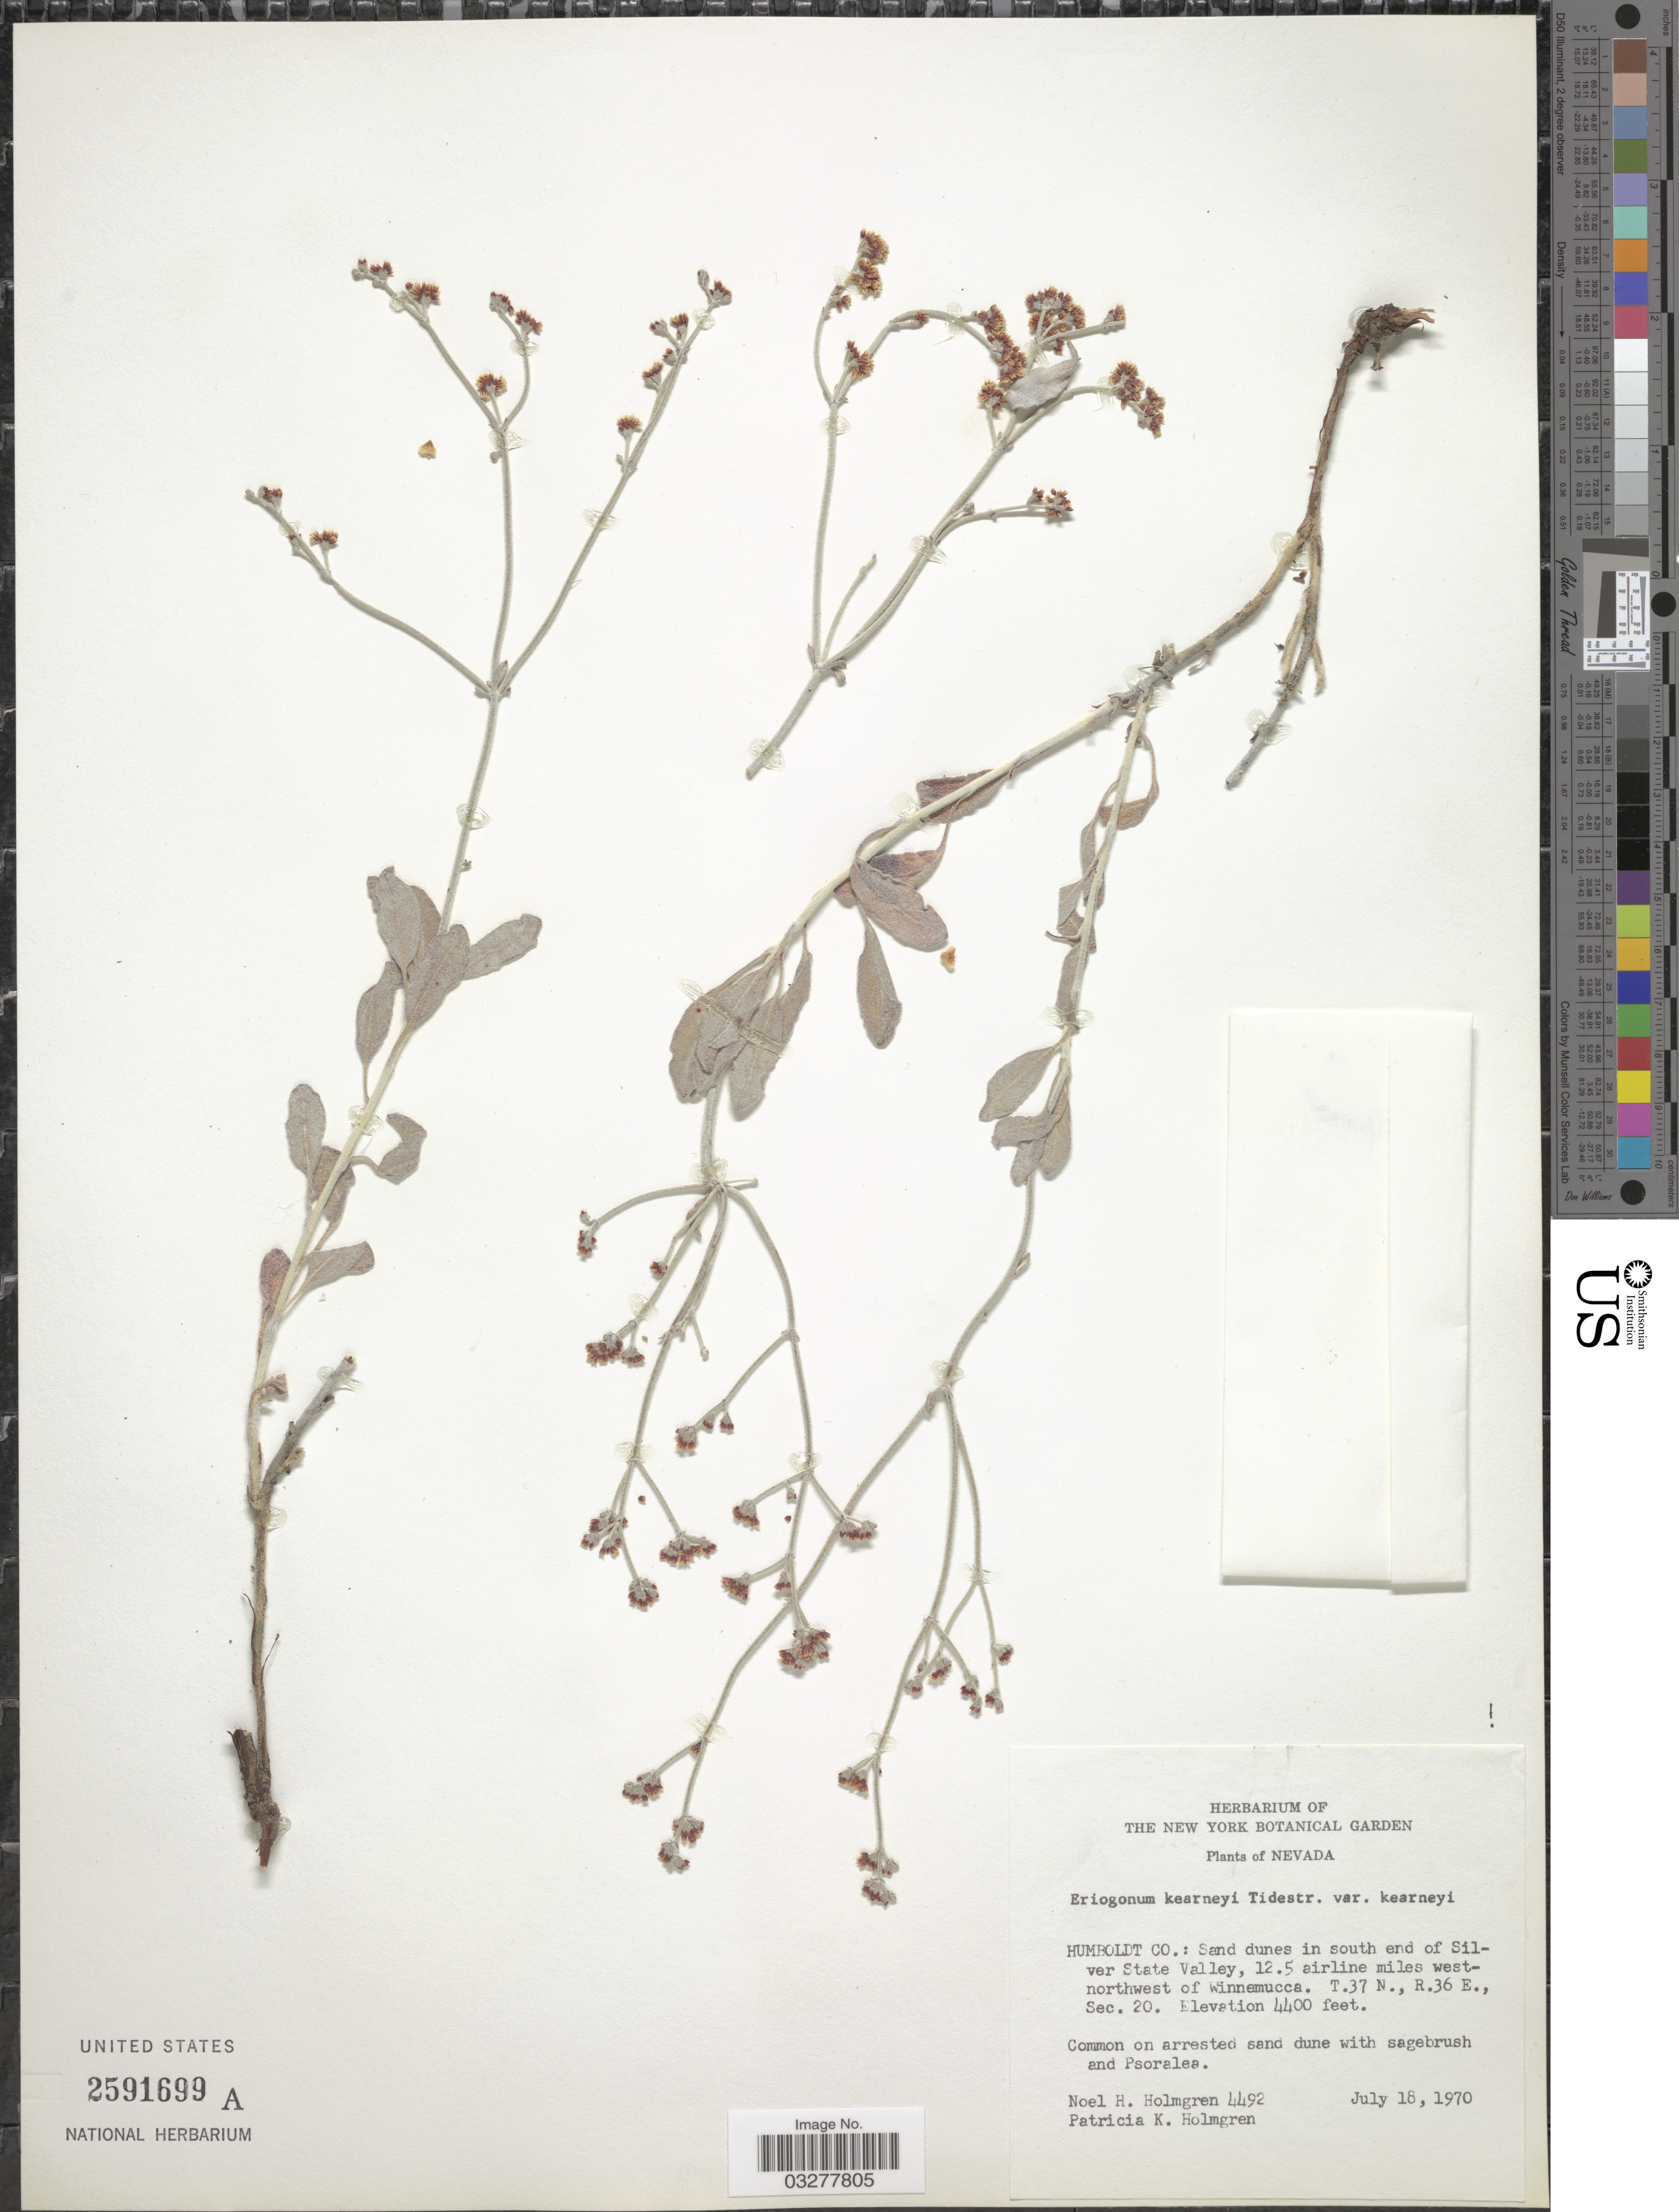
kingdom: Plantae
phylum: Tracheophyta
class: Magnoliopsida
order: Caryophyllales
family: Polygonaceae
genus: Eriogonum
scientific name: Eriogonum kearneyi var. kearneyi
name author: Tidestr.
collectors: N. H. Holmgren & P. K. Holmgren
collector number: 4492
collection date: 1970-07-18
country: United States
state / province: Nevada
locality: Humboldt Co.: Sand dunes in south end of Silver State Valley, 12.5 airline miles west-northwest of Winnemucca. T.37N, R.36E, Sec.20.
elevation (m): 1341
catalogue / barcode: US 2591699A